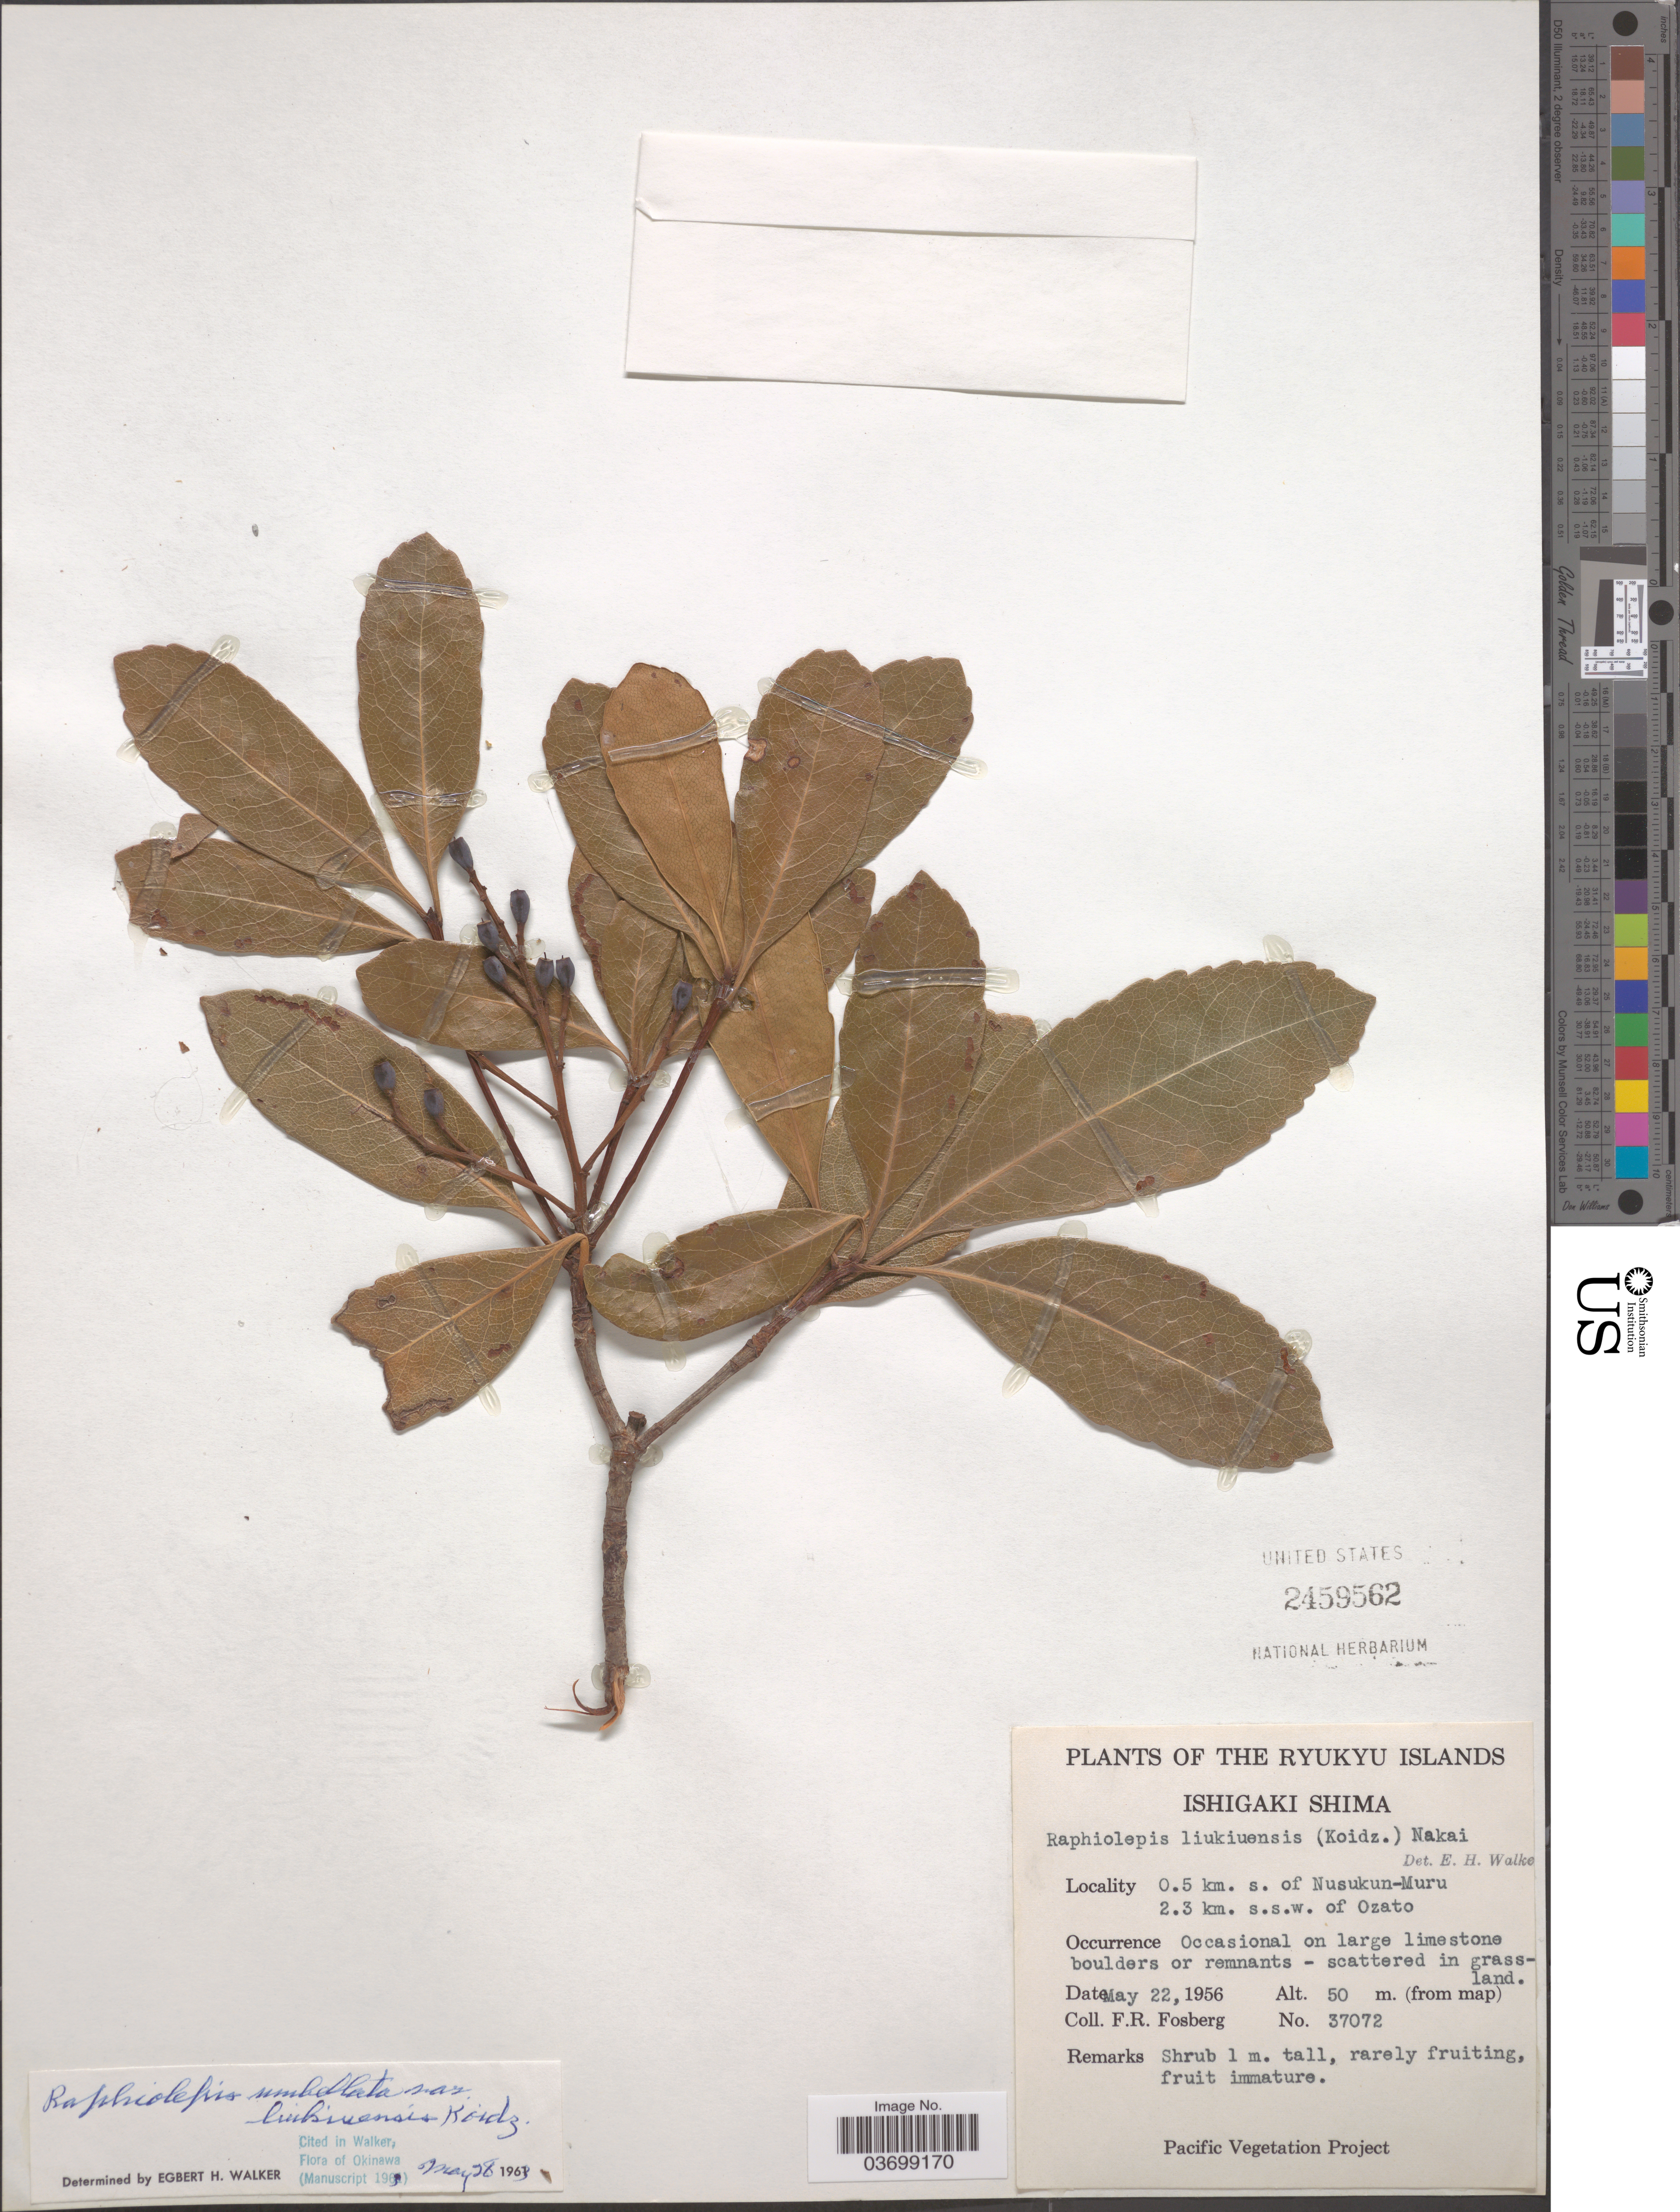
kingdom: Plantae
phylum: Tracheophyta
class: Magnoliopsida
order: Rosales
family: Rosaceae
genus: Rhaphiolepis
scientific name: Rhaphiolepis umbellata var. liukiuensis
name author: Koidz.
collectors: F. R. Fosberg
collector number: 37072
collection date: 1956-05-22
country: Japan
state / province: Okinawa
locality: The Ryukyu Islands. Ishigaki Shima. 0.5 km. s. of Nusukun-Muru 2.3 km. s.s.w. of Ozato.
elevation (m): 50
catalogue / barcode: US 2459562